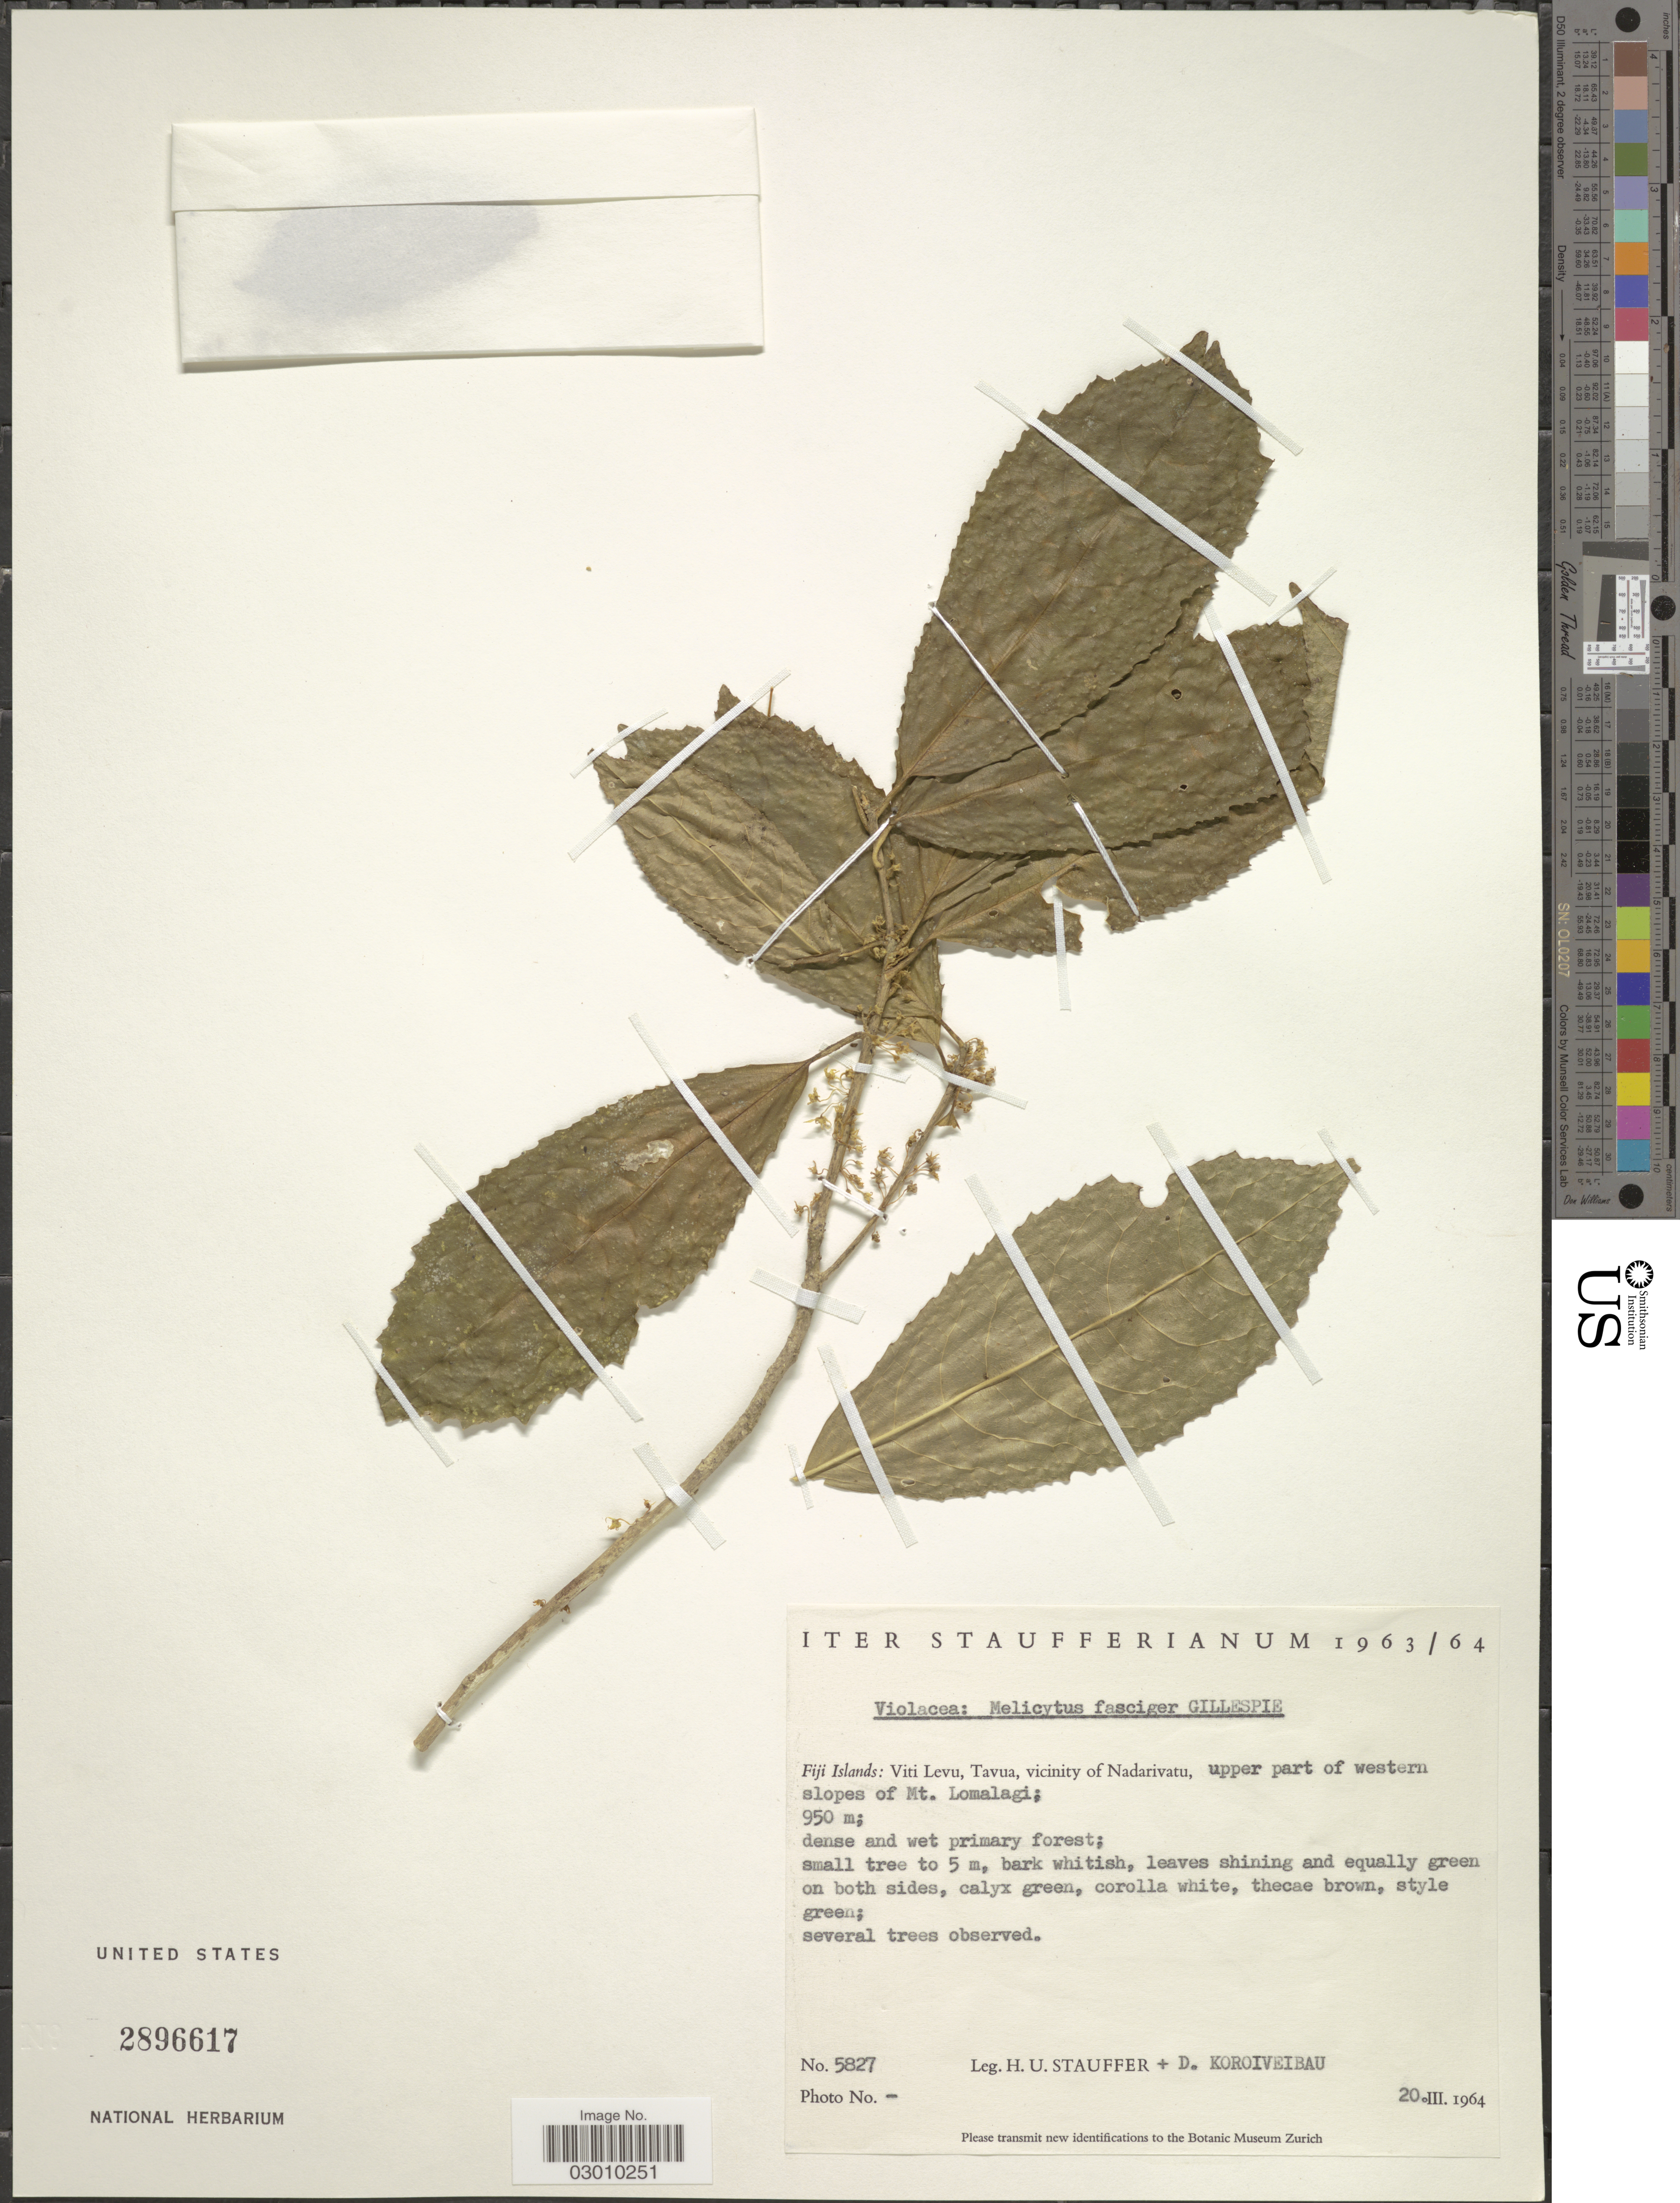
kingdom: Plantae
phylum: Tracheophyta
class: Magnoliopsida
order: Malpighiales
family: Violaceae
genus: Melicytus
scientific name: Melicytus fasciger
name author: Gillespie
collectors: H. U. Stauffer & D. Koroiveibau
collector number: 5827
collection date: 1964-03-20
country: Fiji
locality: Fiji Islands: Viti Levu, Tavua, vicinity of Nadarivatu, upper part of western slopes of Mt. Lomalagi.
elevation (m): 950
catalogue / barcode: US 2896617